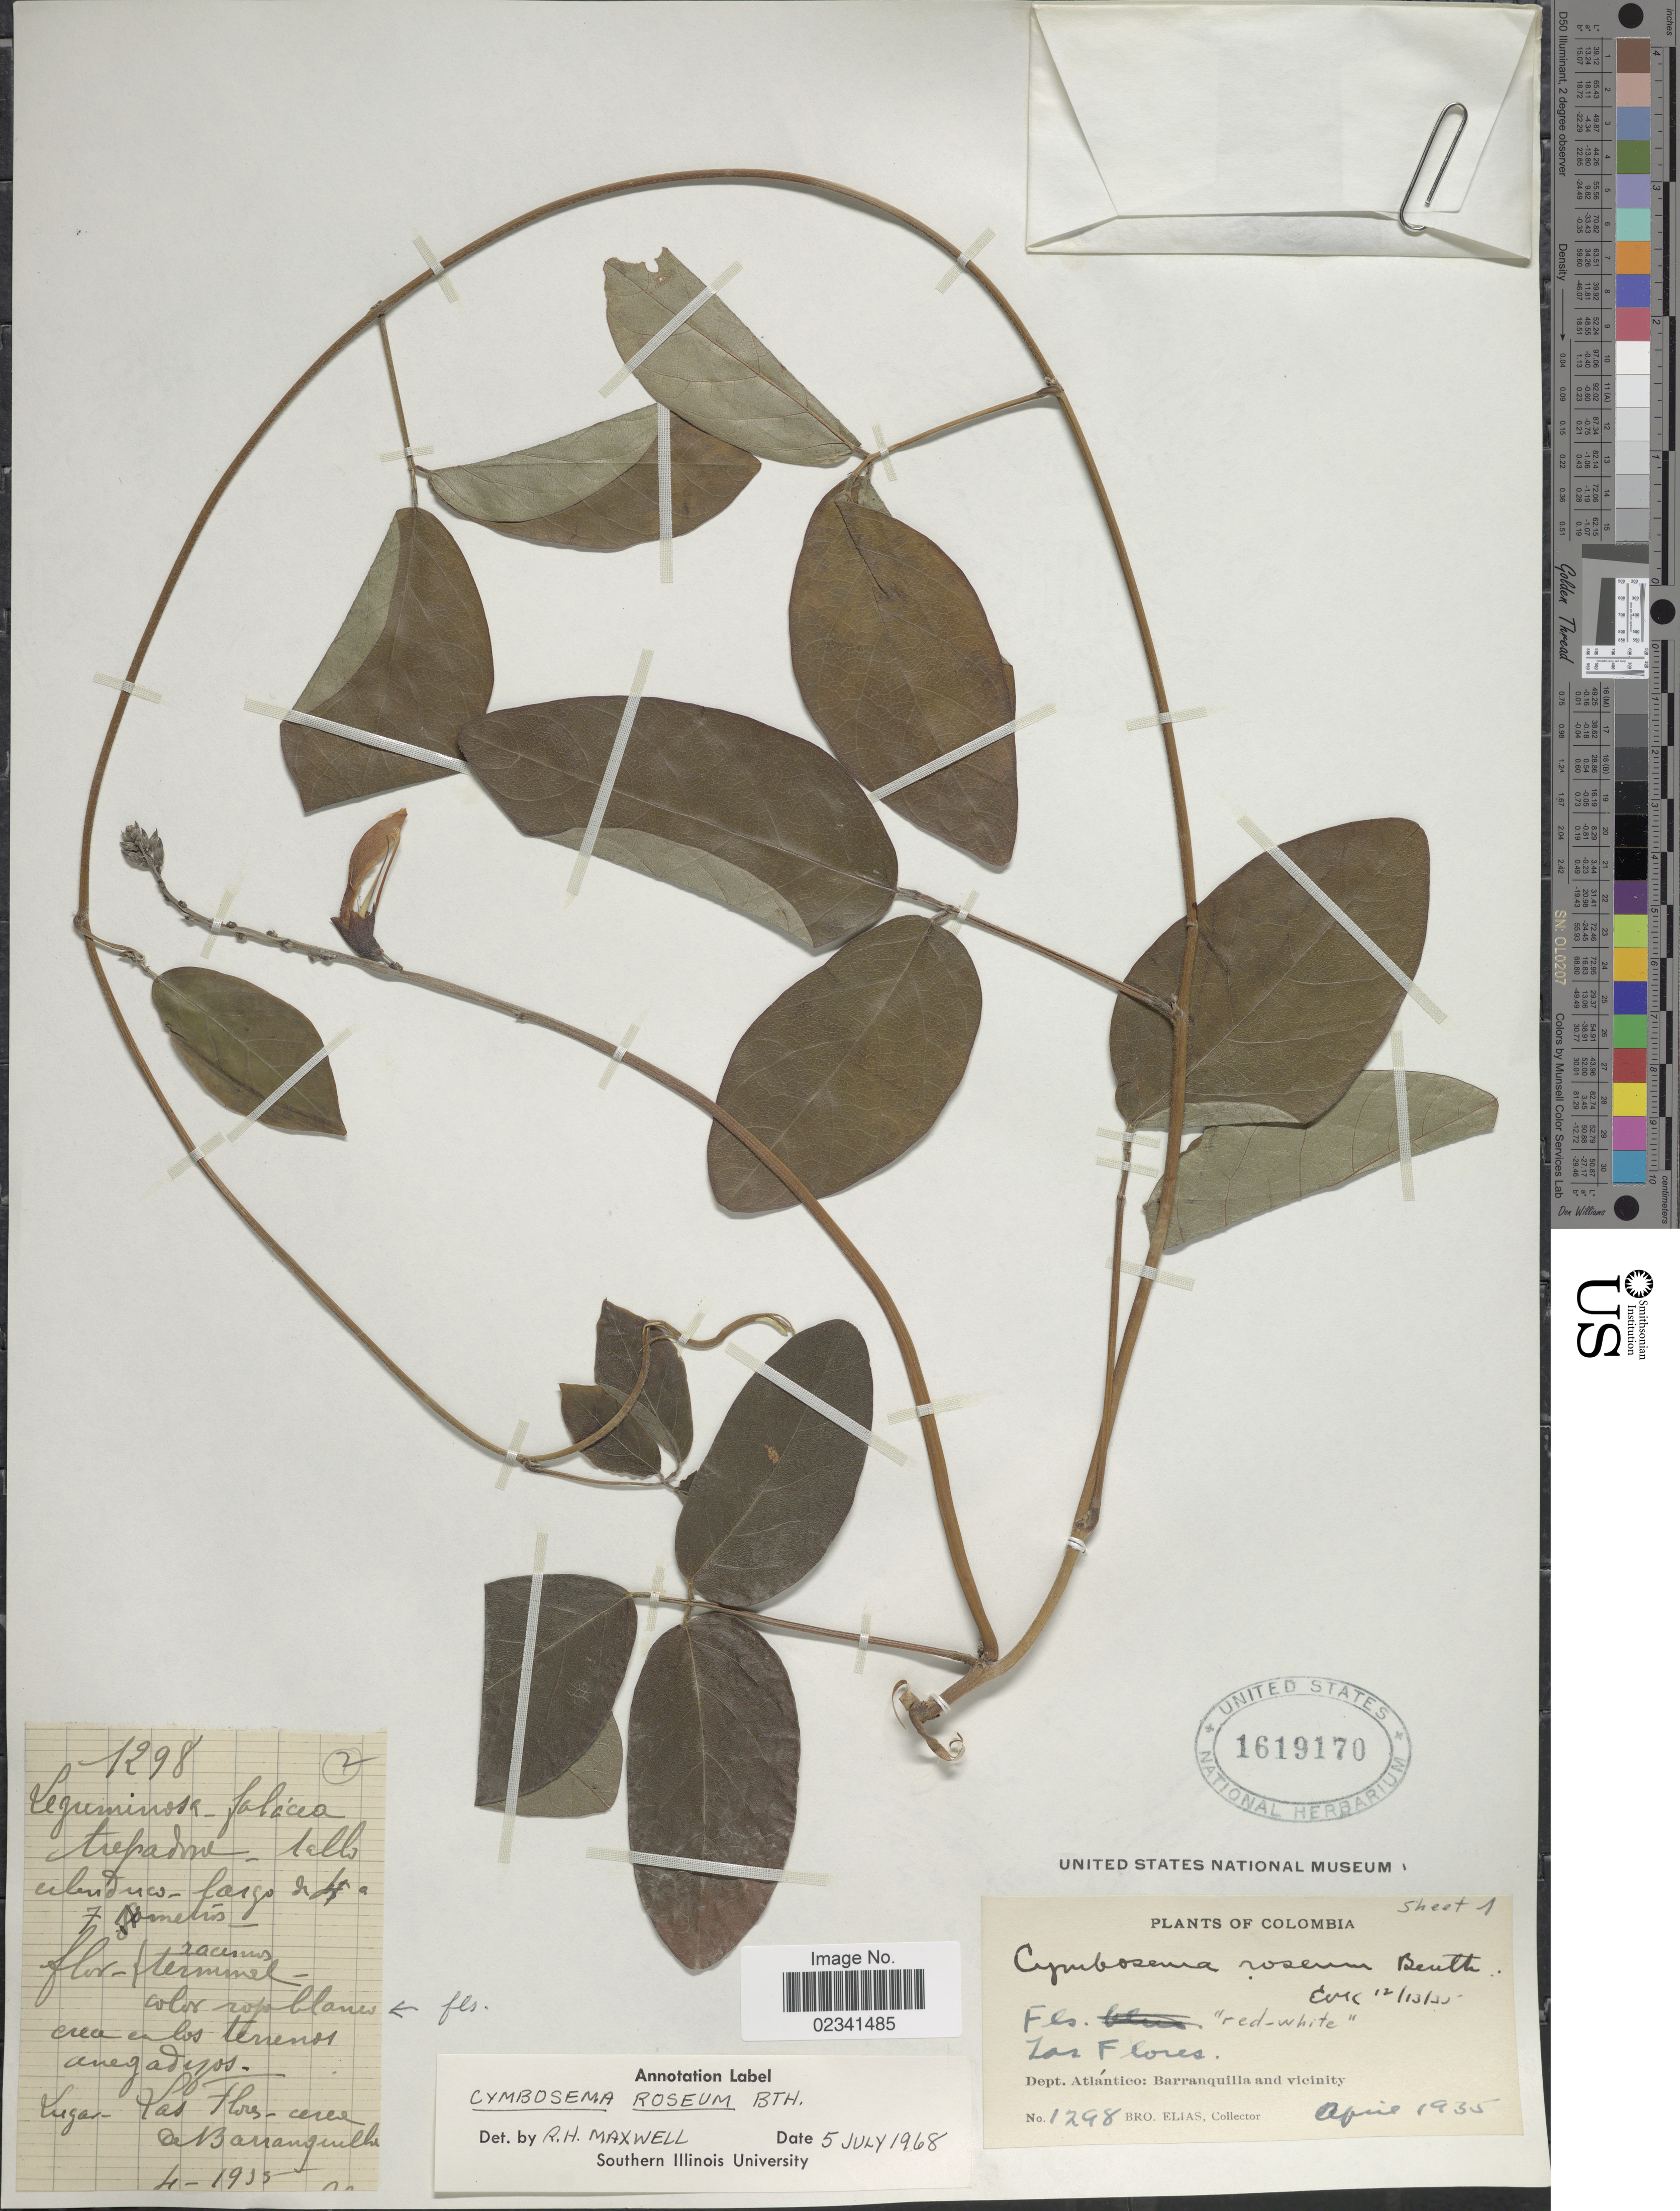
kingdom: Plantae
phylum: Tracheophyta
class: Magnoliopsida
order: Fabales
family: Fabaceae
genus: Cymbosema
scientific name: Cymbosema roseum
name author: Benth.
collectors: Bro. Elias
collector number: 1298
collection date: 1935-04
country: Colombia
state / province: Atlántico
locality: Las Flores, Barranquilla and vicinity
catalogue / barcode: US 1619170